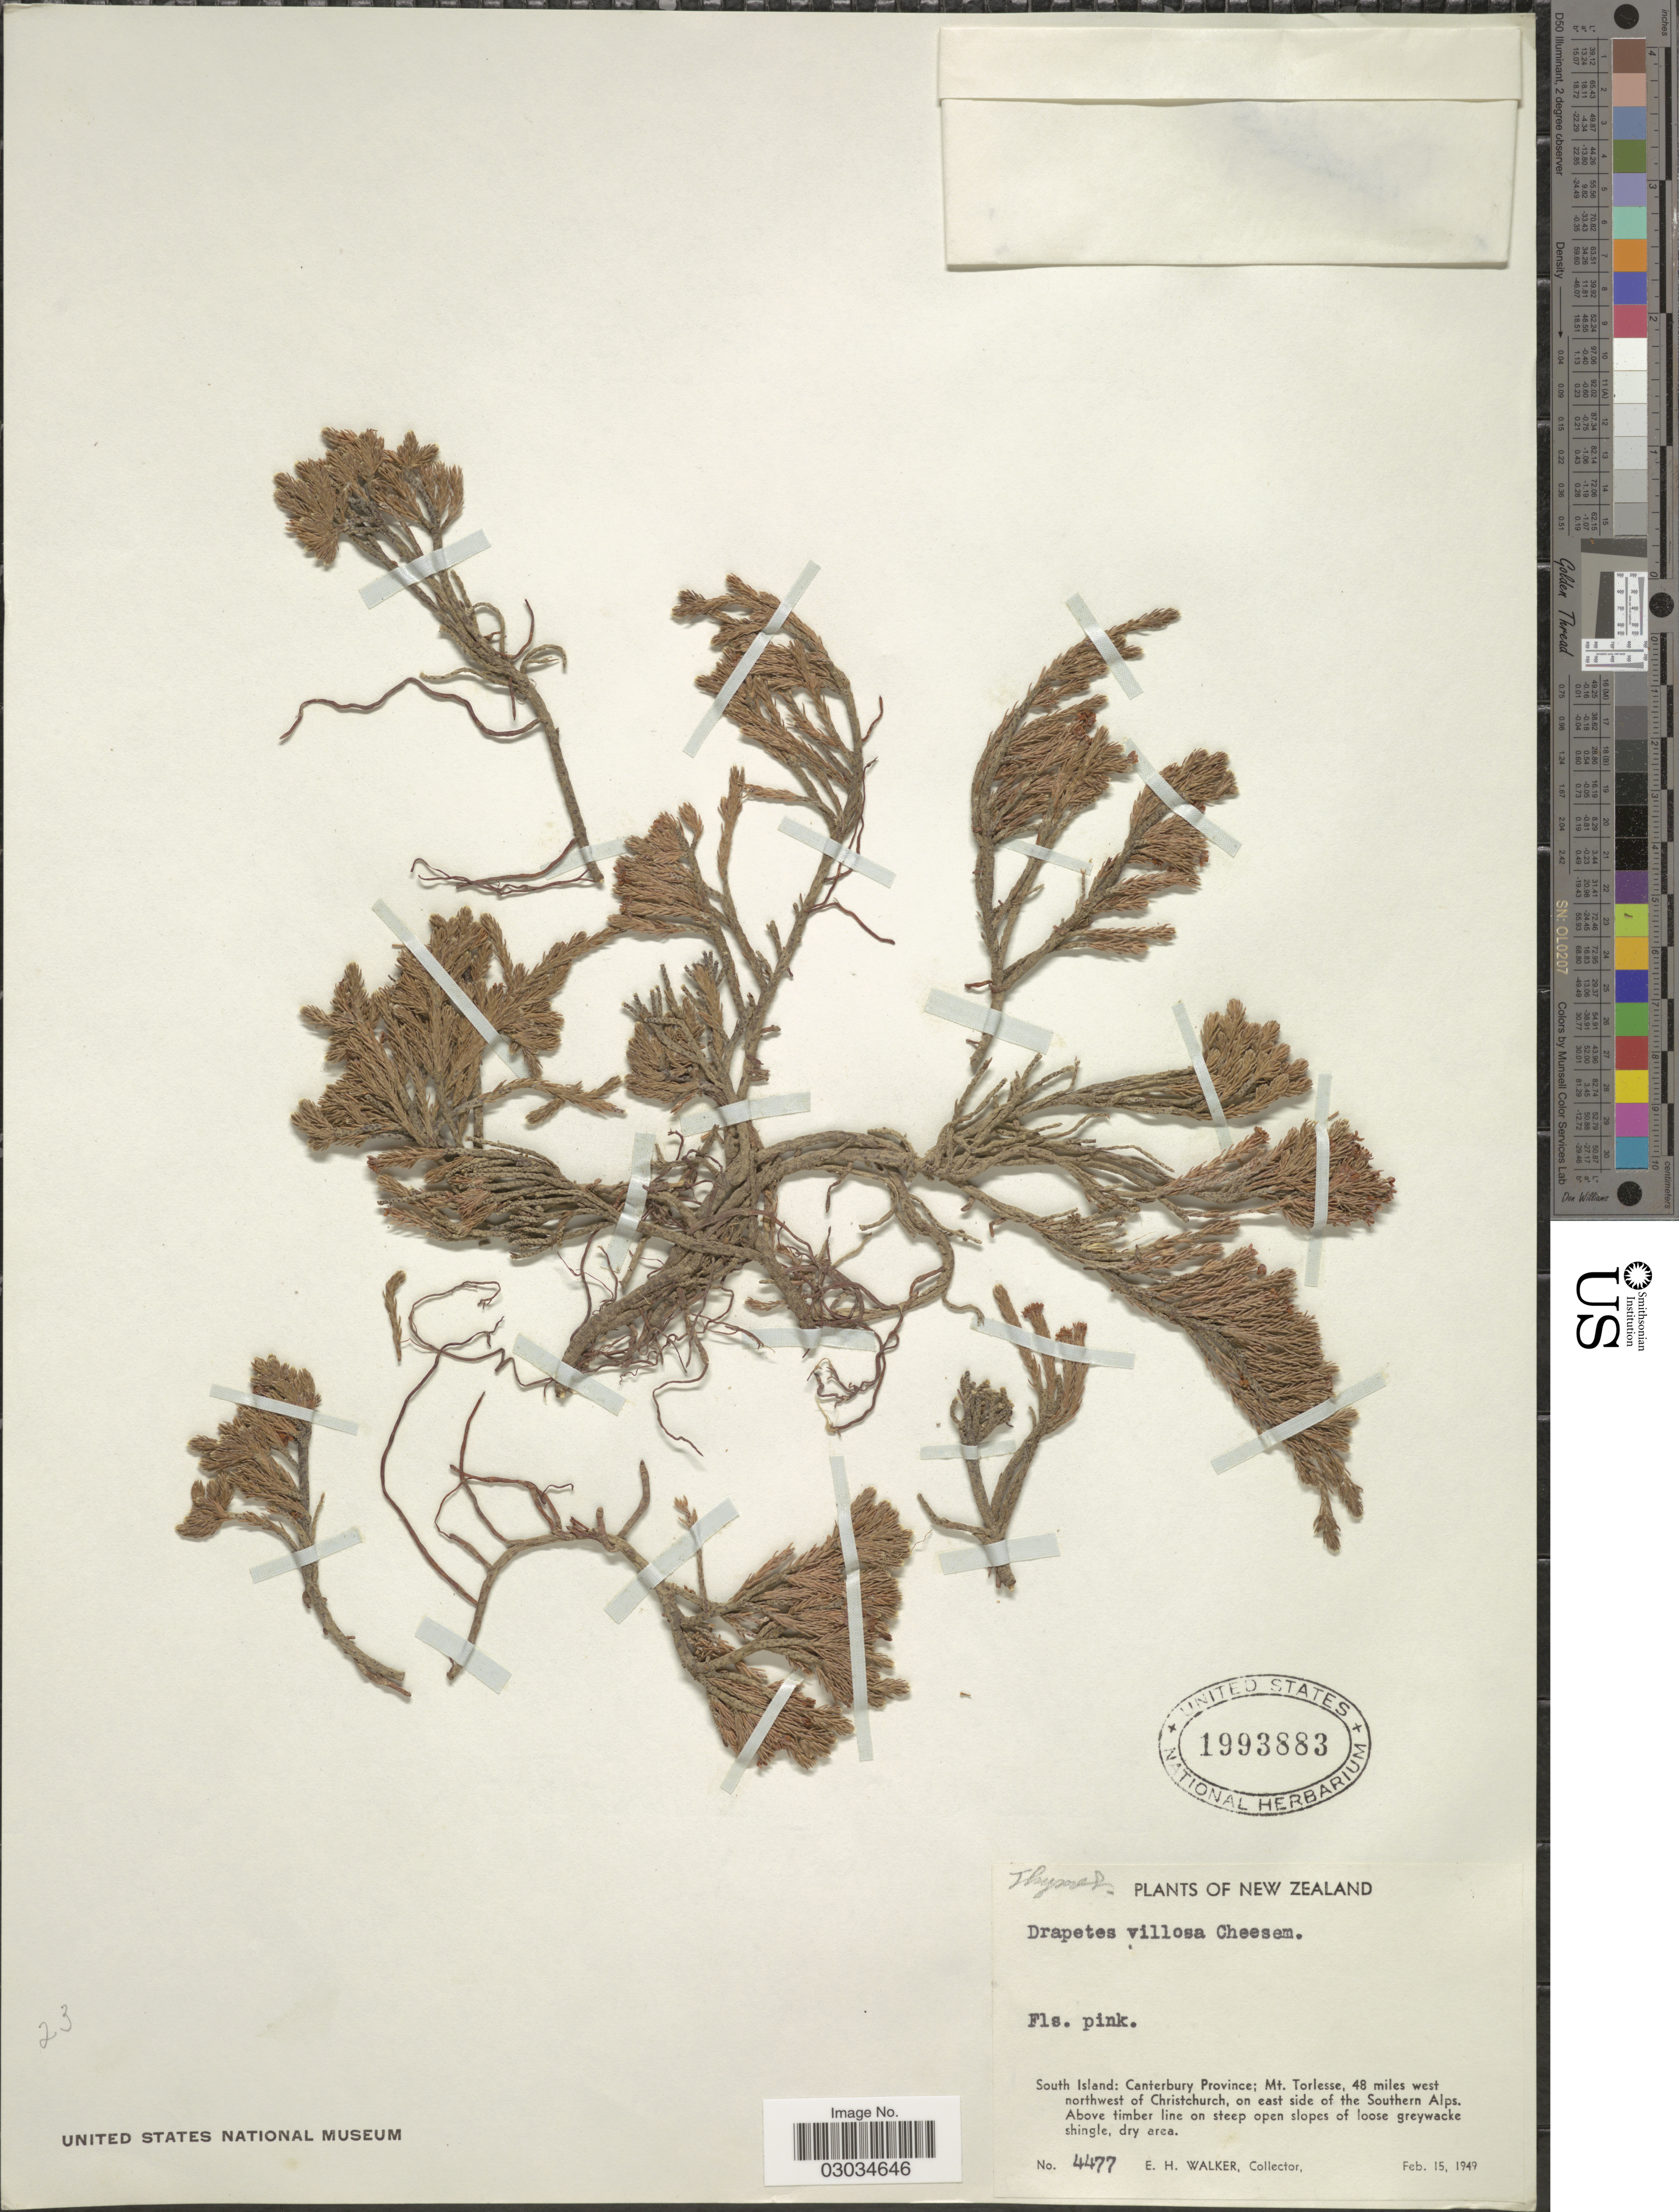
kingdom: Plantae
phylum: Tracheophyta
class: Magnoliopsida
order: Malvales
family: Thymelaeaceae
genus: Kelleria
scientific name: Kelleria villosa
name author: Berggr.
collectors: E. H. Walker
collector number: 4477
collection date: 1949-02-15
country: New Zealand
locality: South Island: Canterburry Province; Mt. Torlesse, 48 miles west northwest of Christchurch, on east side of the Southern Alps.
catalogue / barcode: US 1993883